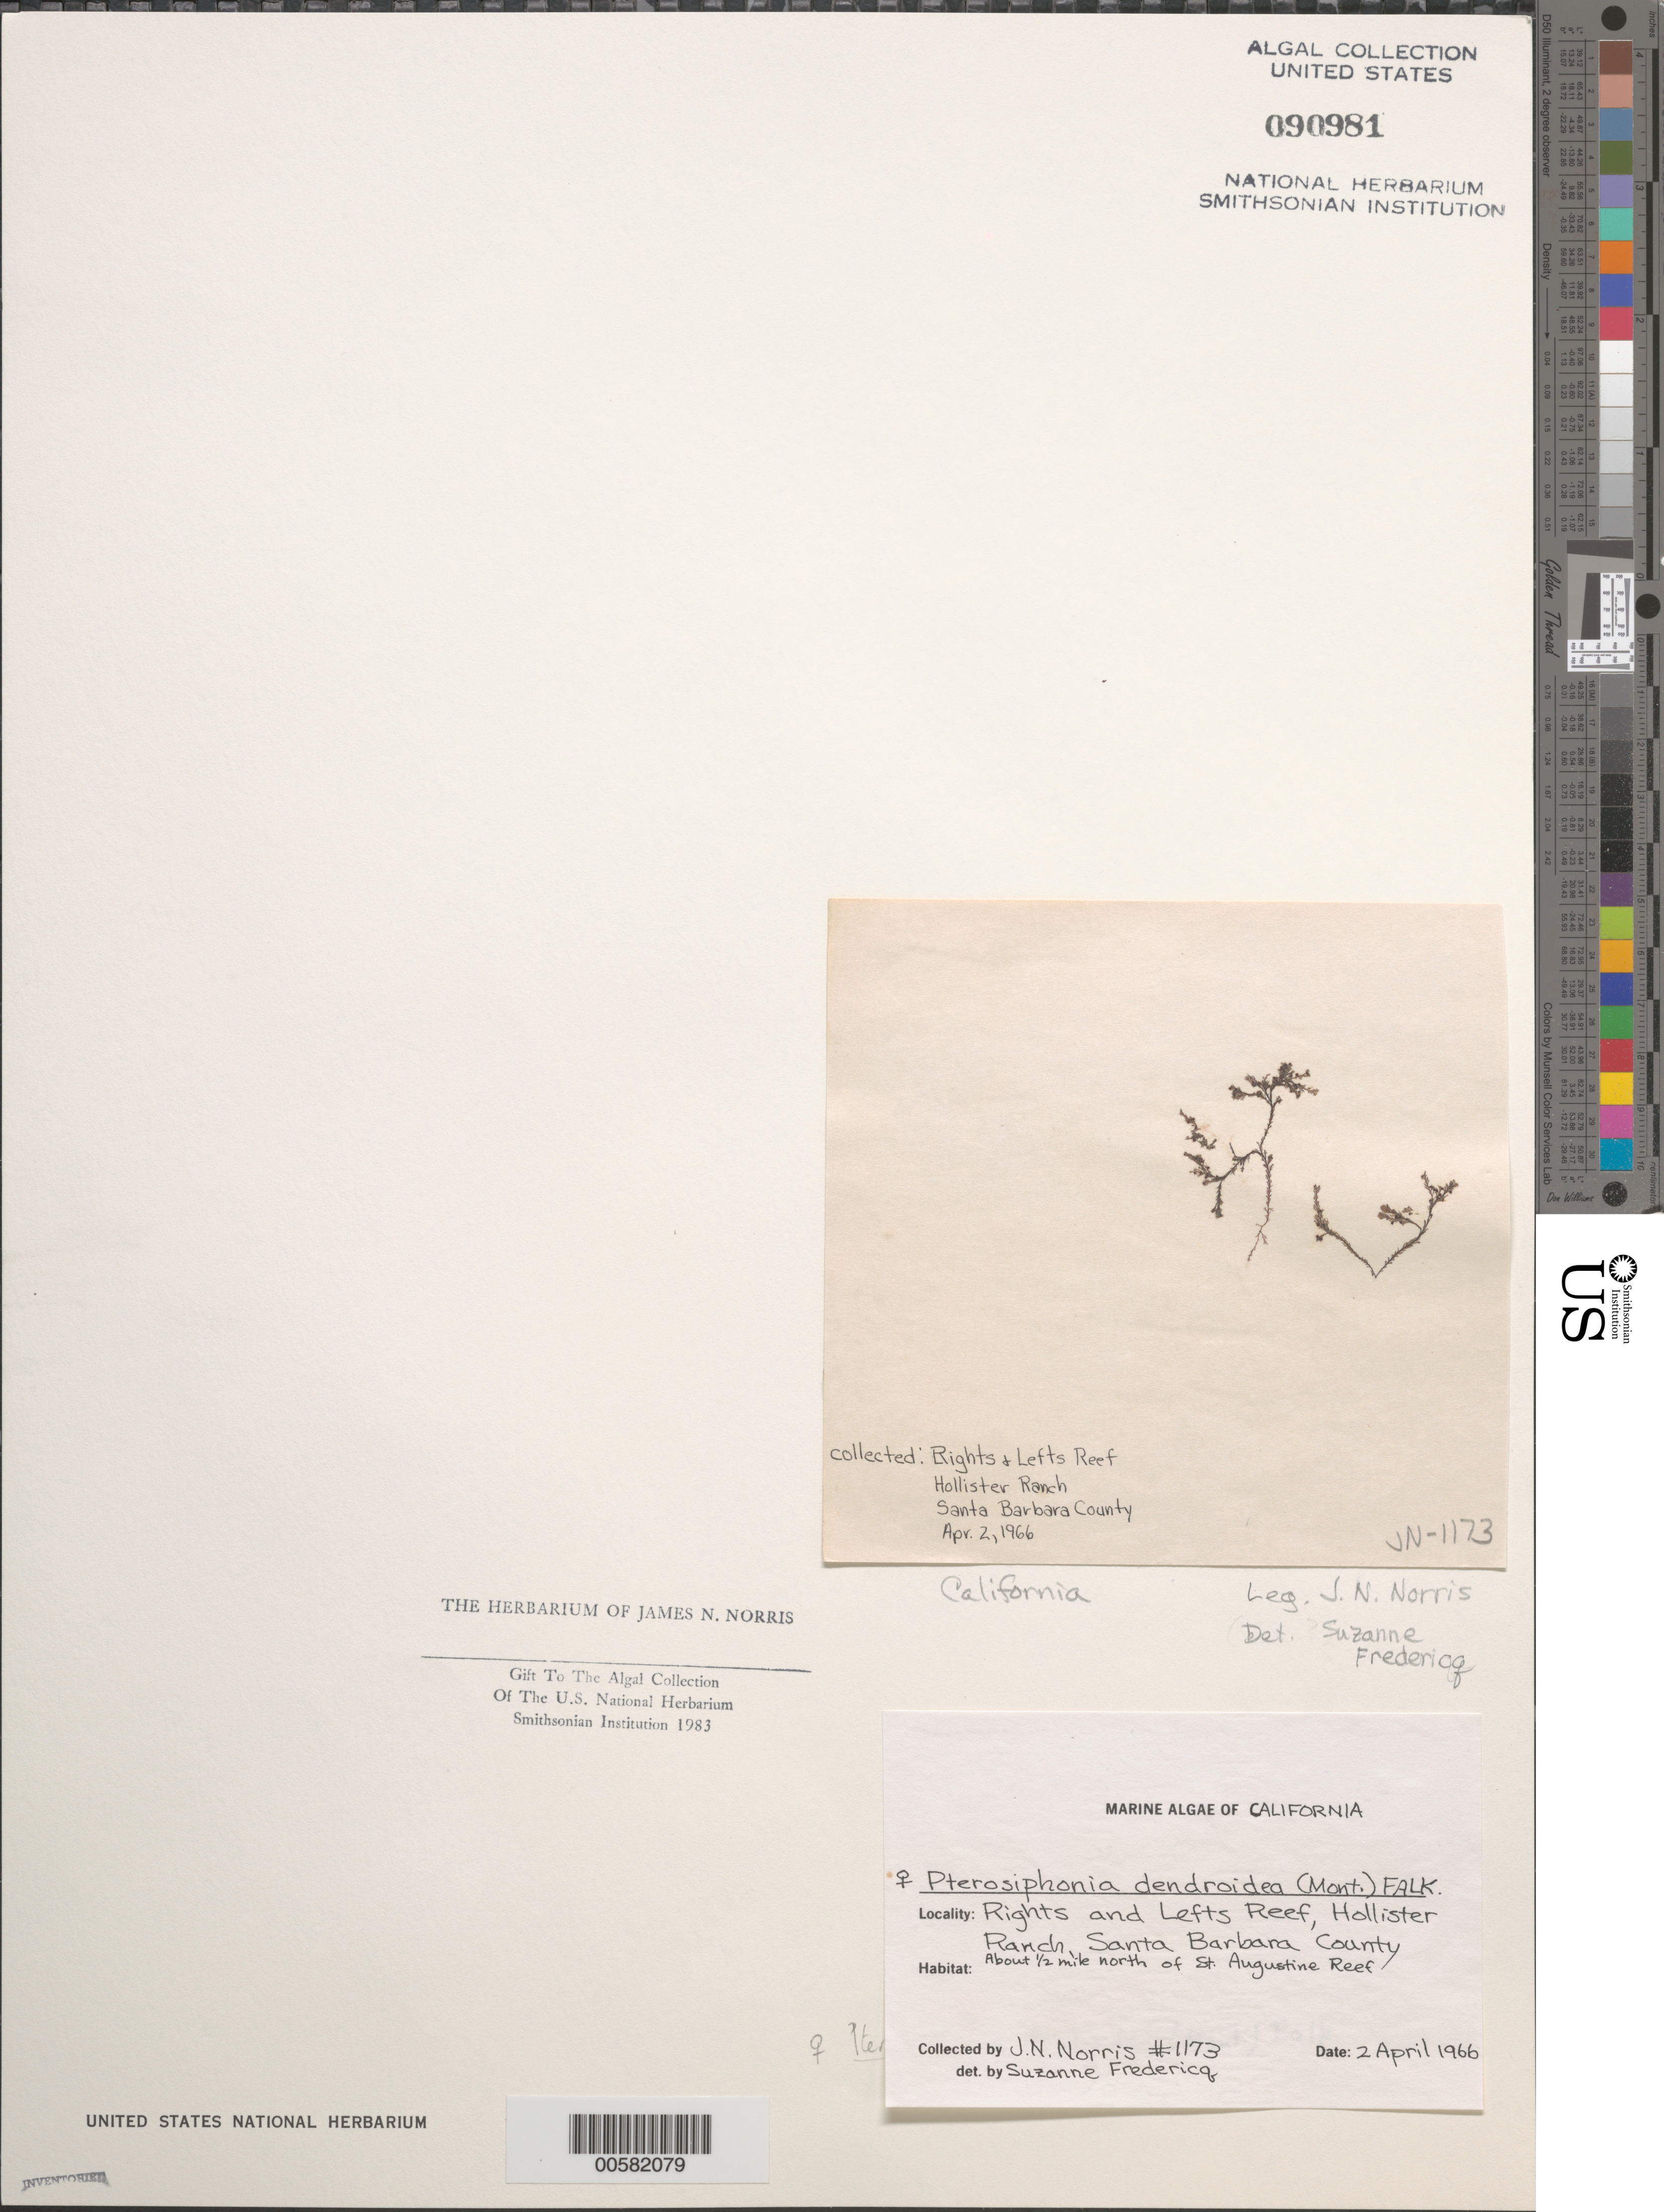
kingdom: Plantae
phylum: Rhodophyta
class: Florideophyceae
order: Ceramiales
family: Rhodomelaceae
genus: Symphyocladiella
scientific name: Symphyocladiella dendroidea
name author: (Montagne) Bustamante et al.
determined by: Algae name updating Project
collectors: J. N. Norris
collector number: JN-1173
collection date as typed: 02 Apr 1966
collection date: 1966-04-02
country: United States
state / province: California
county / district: Santa Barbara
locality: Rights and Lefts Beach, Hollister Ranch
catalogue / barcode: US 90981